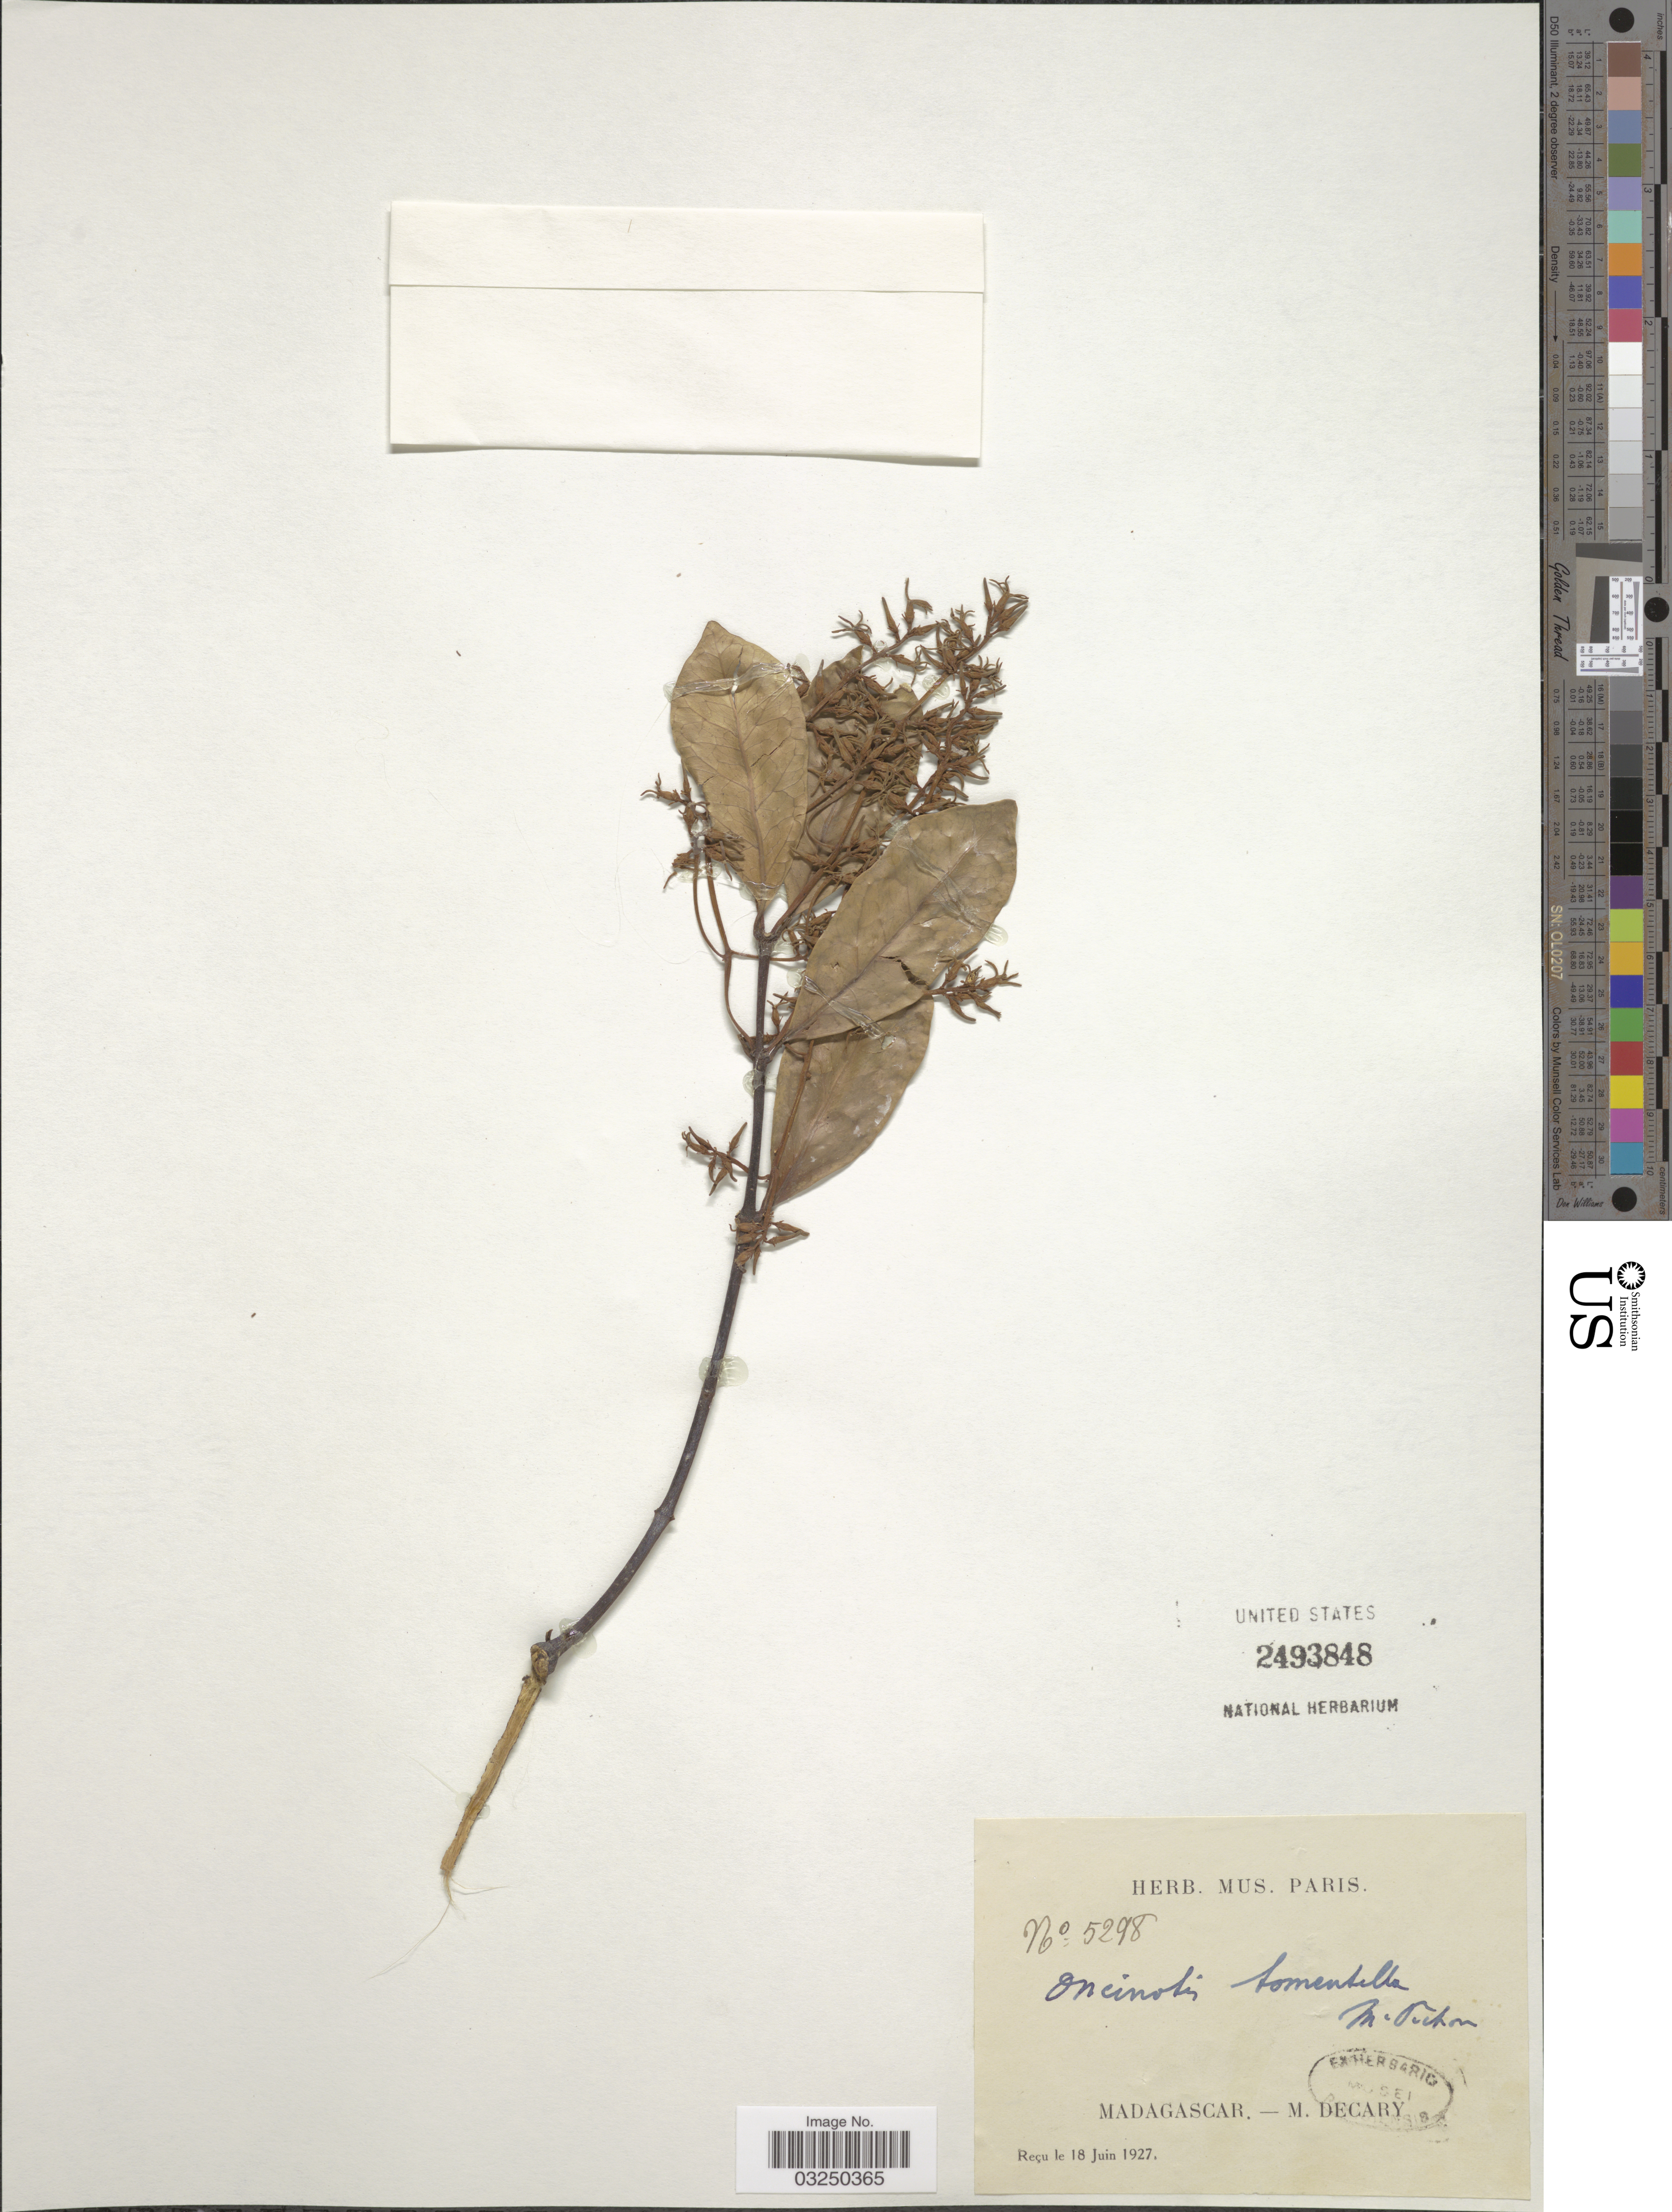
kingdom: Plantae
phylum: Tracheophyta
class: Magnoliopsida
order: Gentianales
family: Apocynaceae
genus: Oncinotis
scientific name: Oncinotis tomentella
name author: Radlk.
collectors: R. Decary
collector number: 5298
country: Madagascar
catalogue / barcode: US 2493848